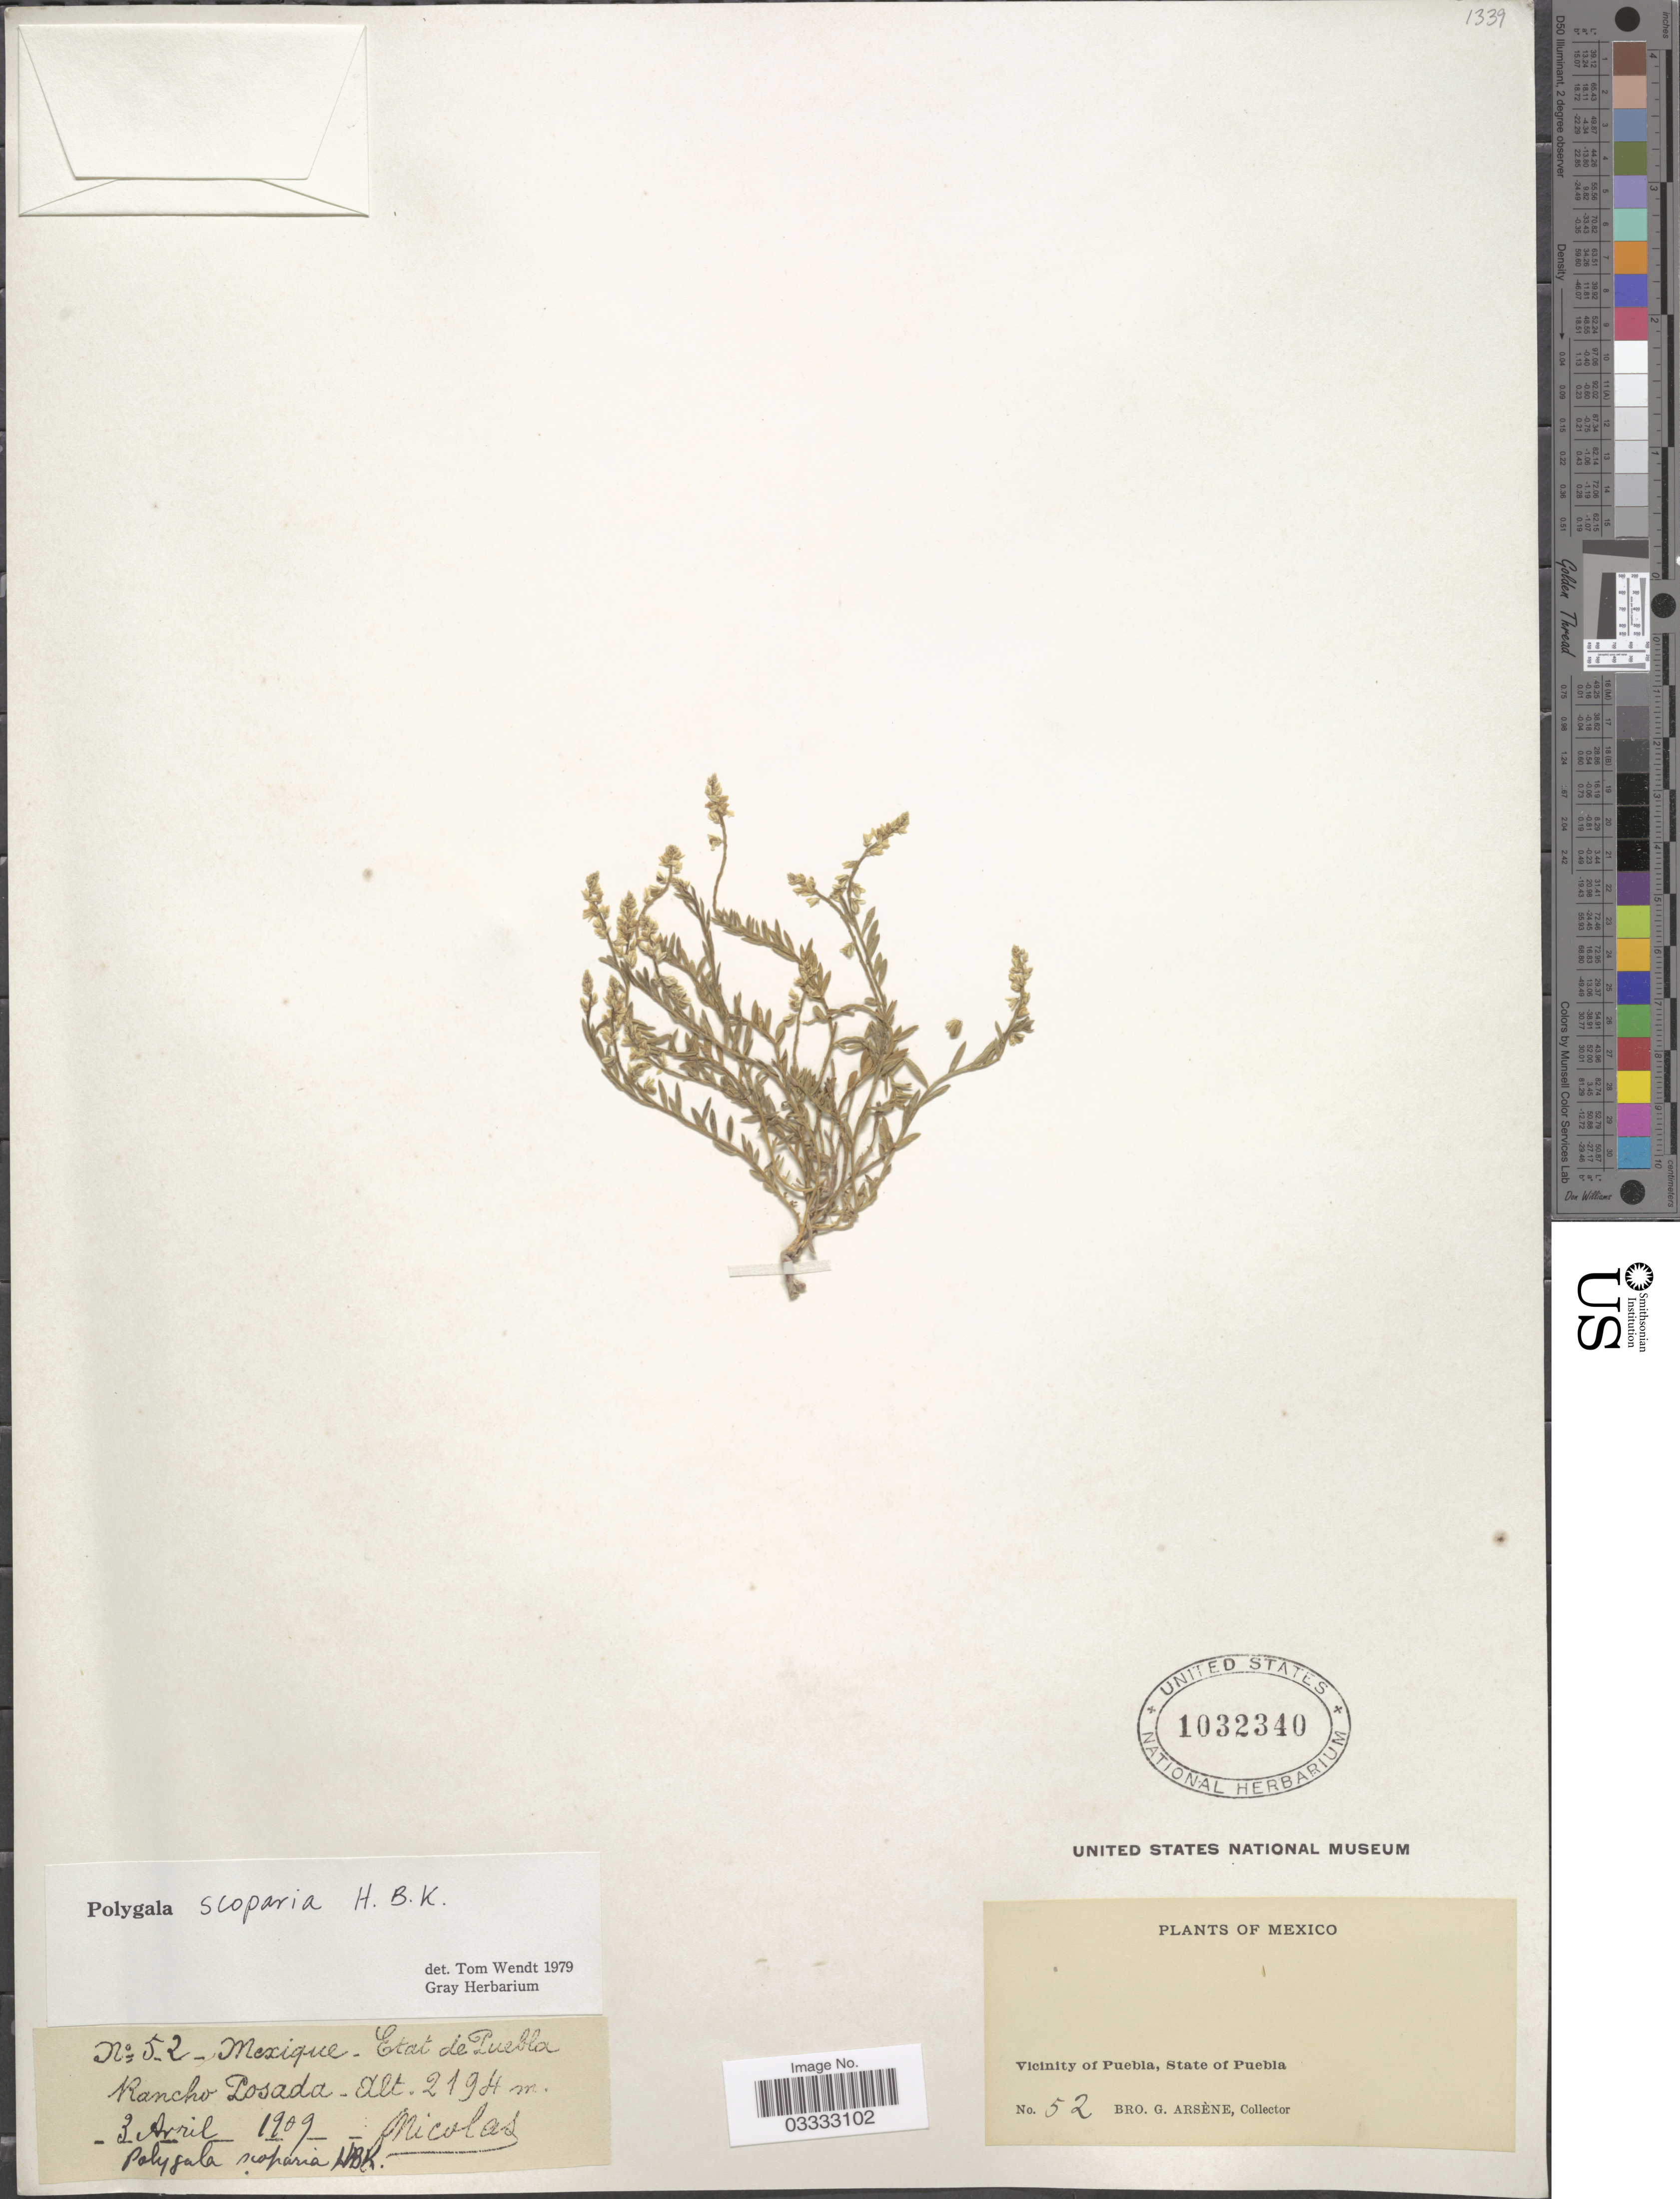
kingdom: Plantae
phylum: Tracheophyta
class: Magnoliopsida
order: Fabales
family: Polygalaceae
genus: Polygala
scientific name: Polygala scoparia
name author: Kunth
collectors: Bro. G. Arsène & F. Nicolas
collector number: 52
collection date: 1909-04-03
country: Mexico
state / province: Puebla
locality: Rancho Posada. Vicinity of Puebla.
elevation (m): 2194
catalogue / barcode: US 1032340